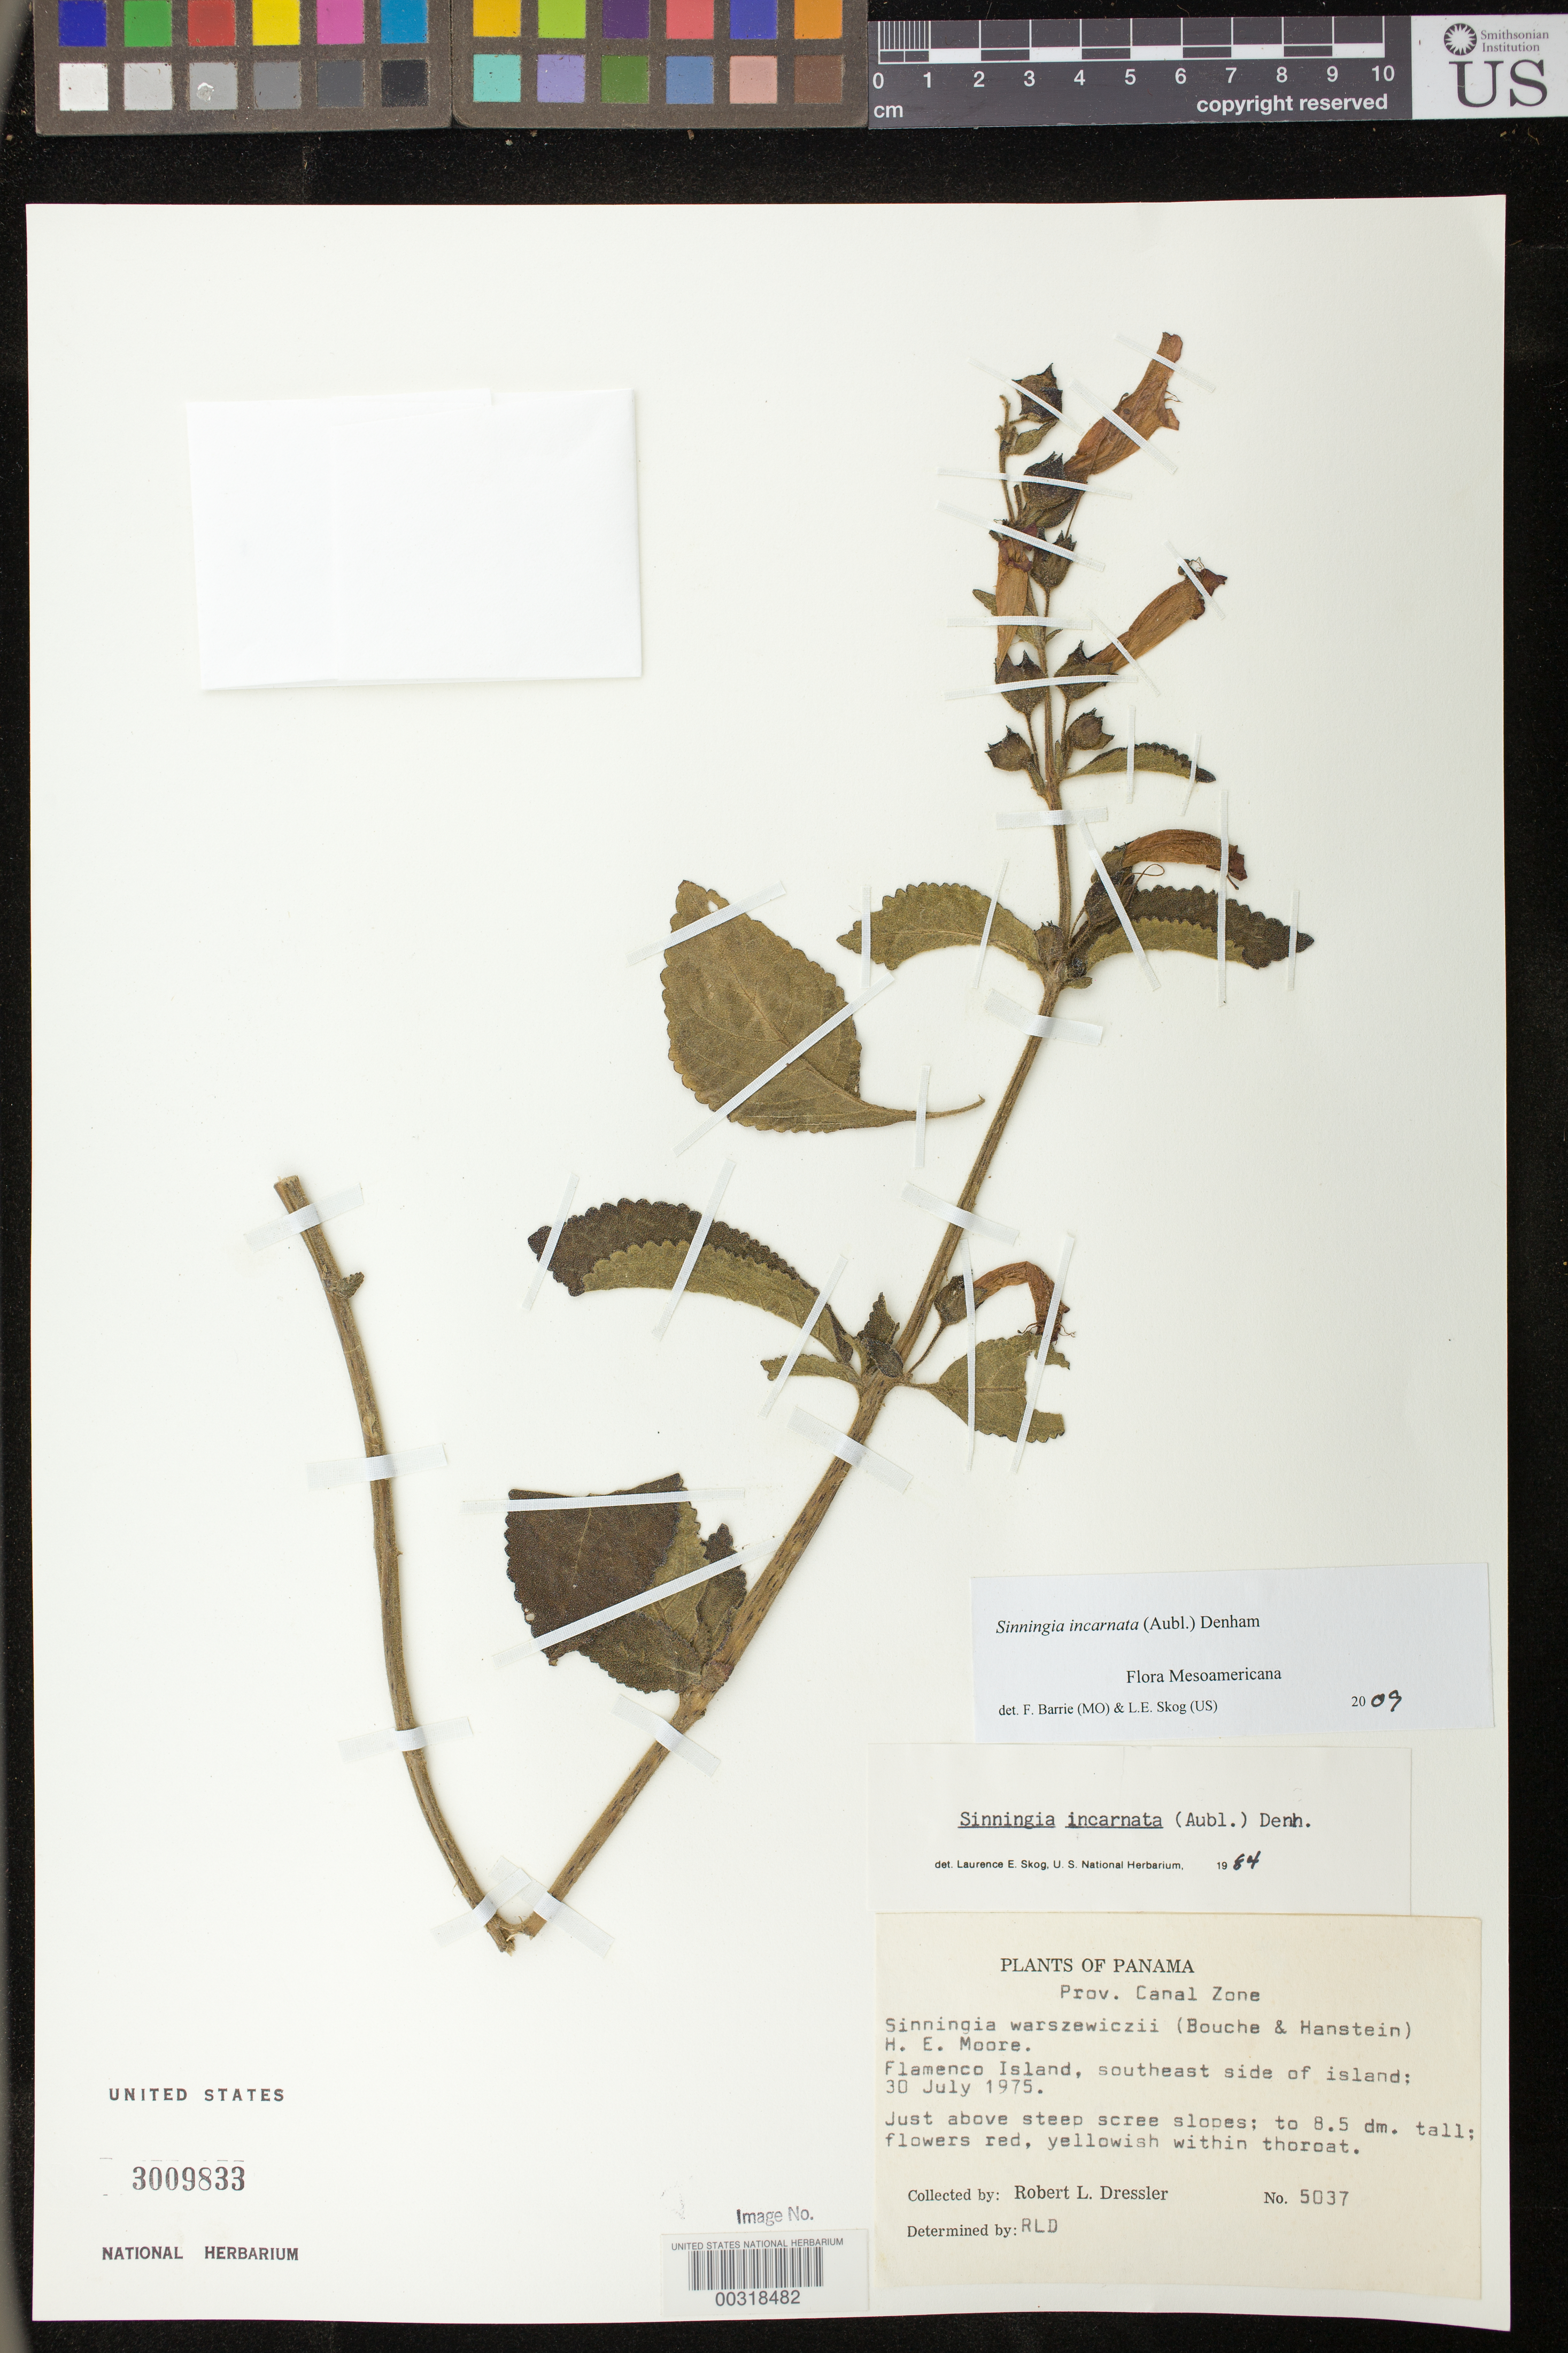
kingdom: Plantae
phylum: Tracheophyta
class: Magnoliopsida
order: Lamiales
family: Gesneriaceae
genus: Sinningia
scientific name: Sinningia incarnata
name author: (Aubl.) D.L. Denham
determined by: Skog, Laurence E.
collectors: R. Dressler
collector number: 5037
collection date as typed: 30 Jul 1975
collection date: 1975-07-30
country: Panama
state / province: Panamá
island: Flamenco I.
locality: Canal Zone; Flamenco Island, SE side of island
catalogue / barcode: US 3009833